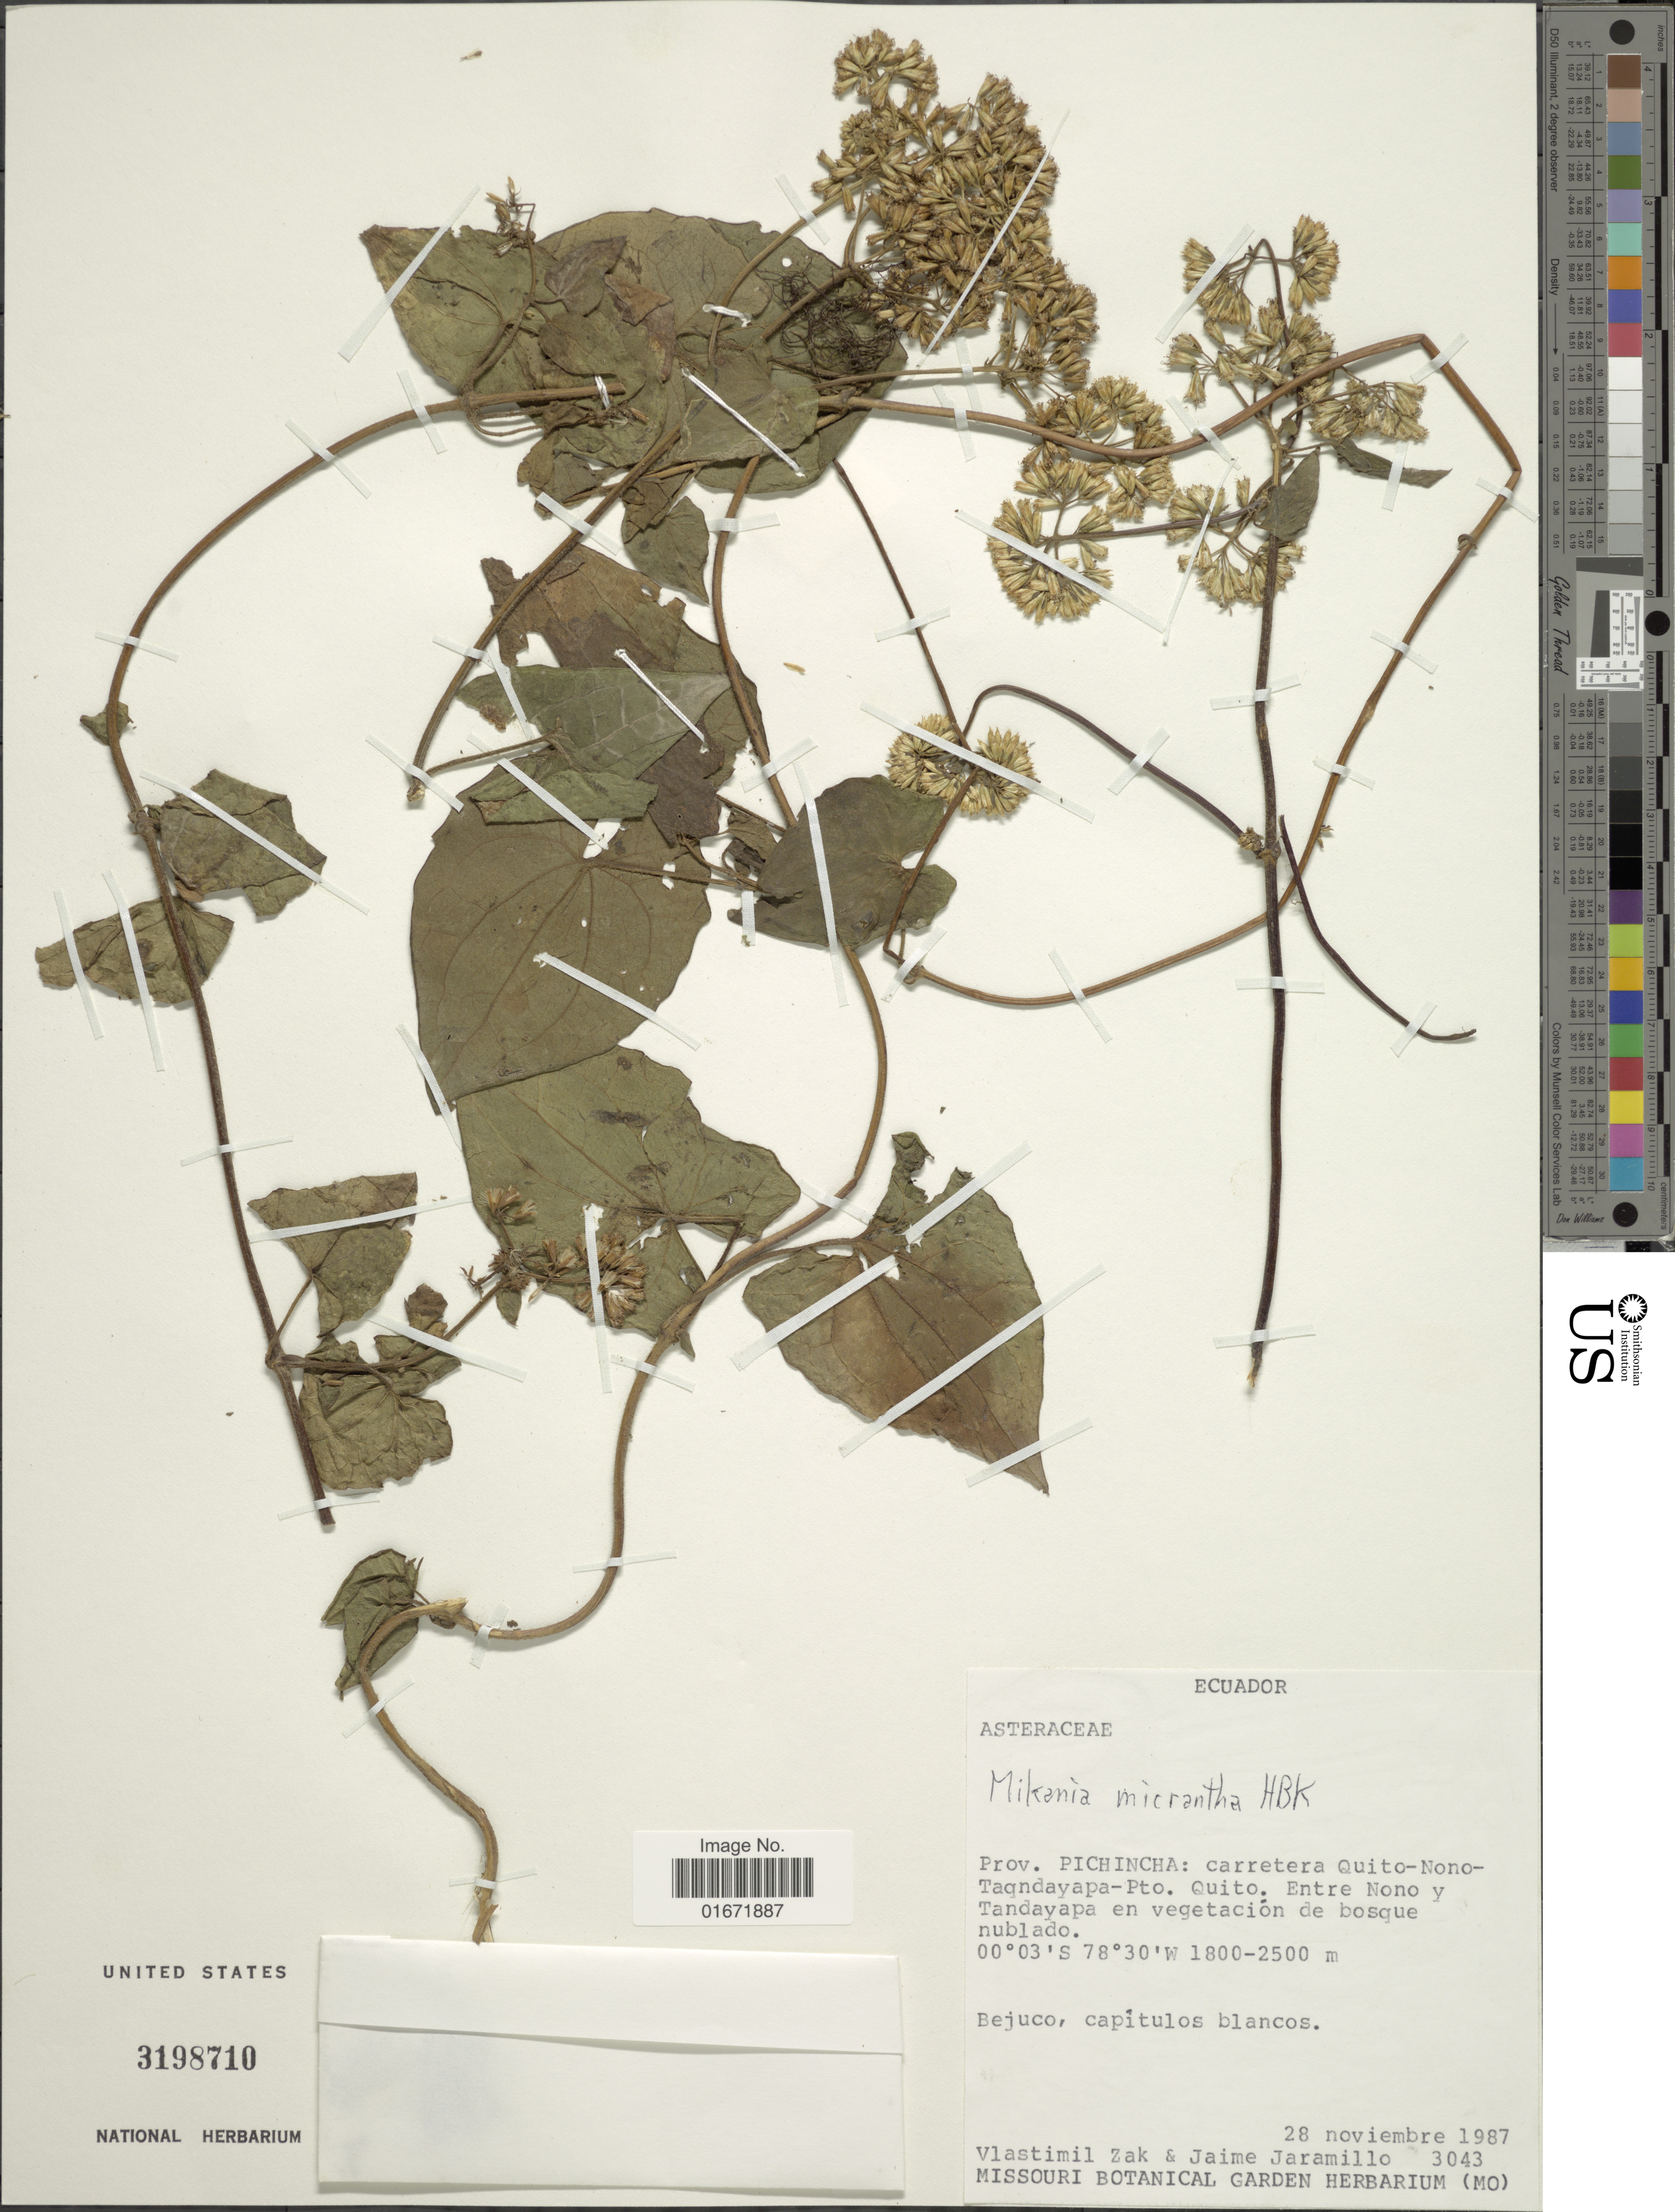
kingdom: Plantae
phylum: Tracheophyta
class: Magnoliopsida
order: Asterales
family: Asteraceae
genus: Mikania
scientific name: Mikania micrantha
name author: Kunth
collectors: V. Zak & J. Jaramillo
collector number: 3043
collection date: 1987-11-28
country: Ecuador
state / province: Pichincha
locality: Prov. Pichincha: carretera Quito-Nono-Taqndayapa-Pto. Quito: Entre Nono y Tandayapa en vegetación de bosque nublado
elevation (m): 1800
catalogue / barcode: US 3198710